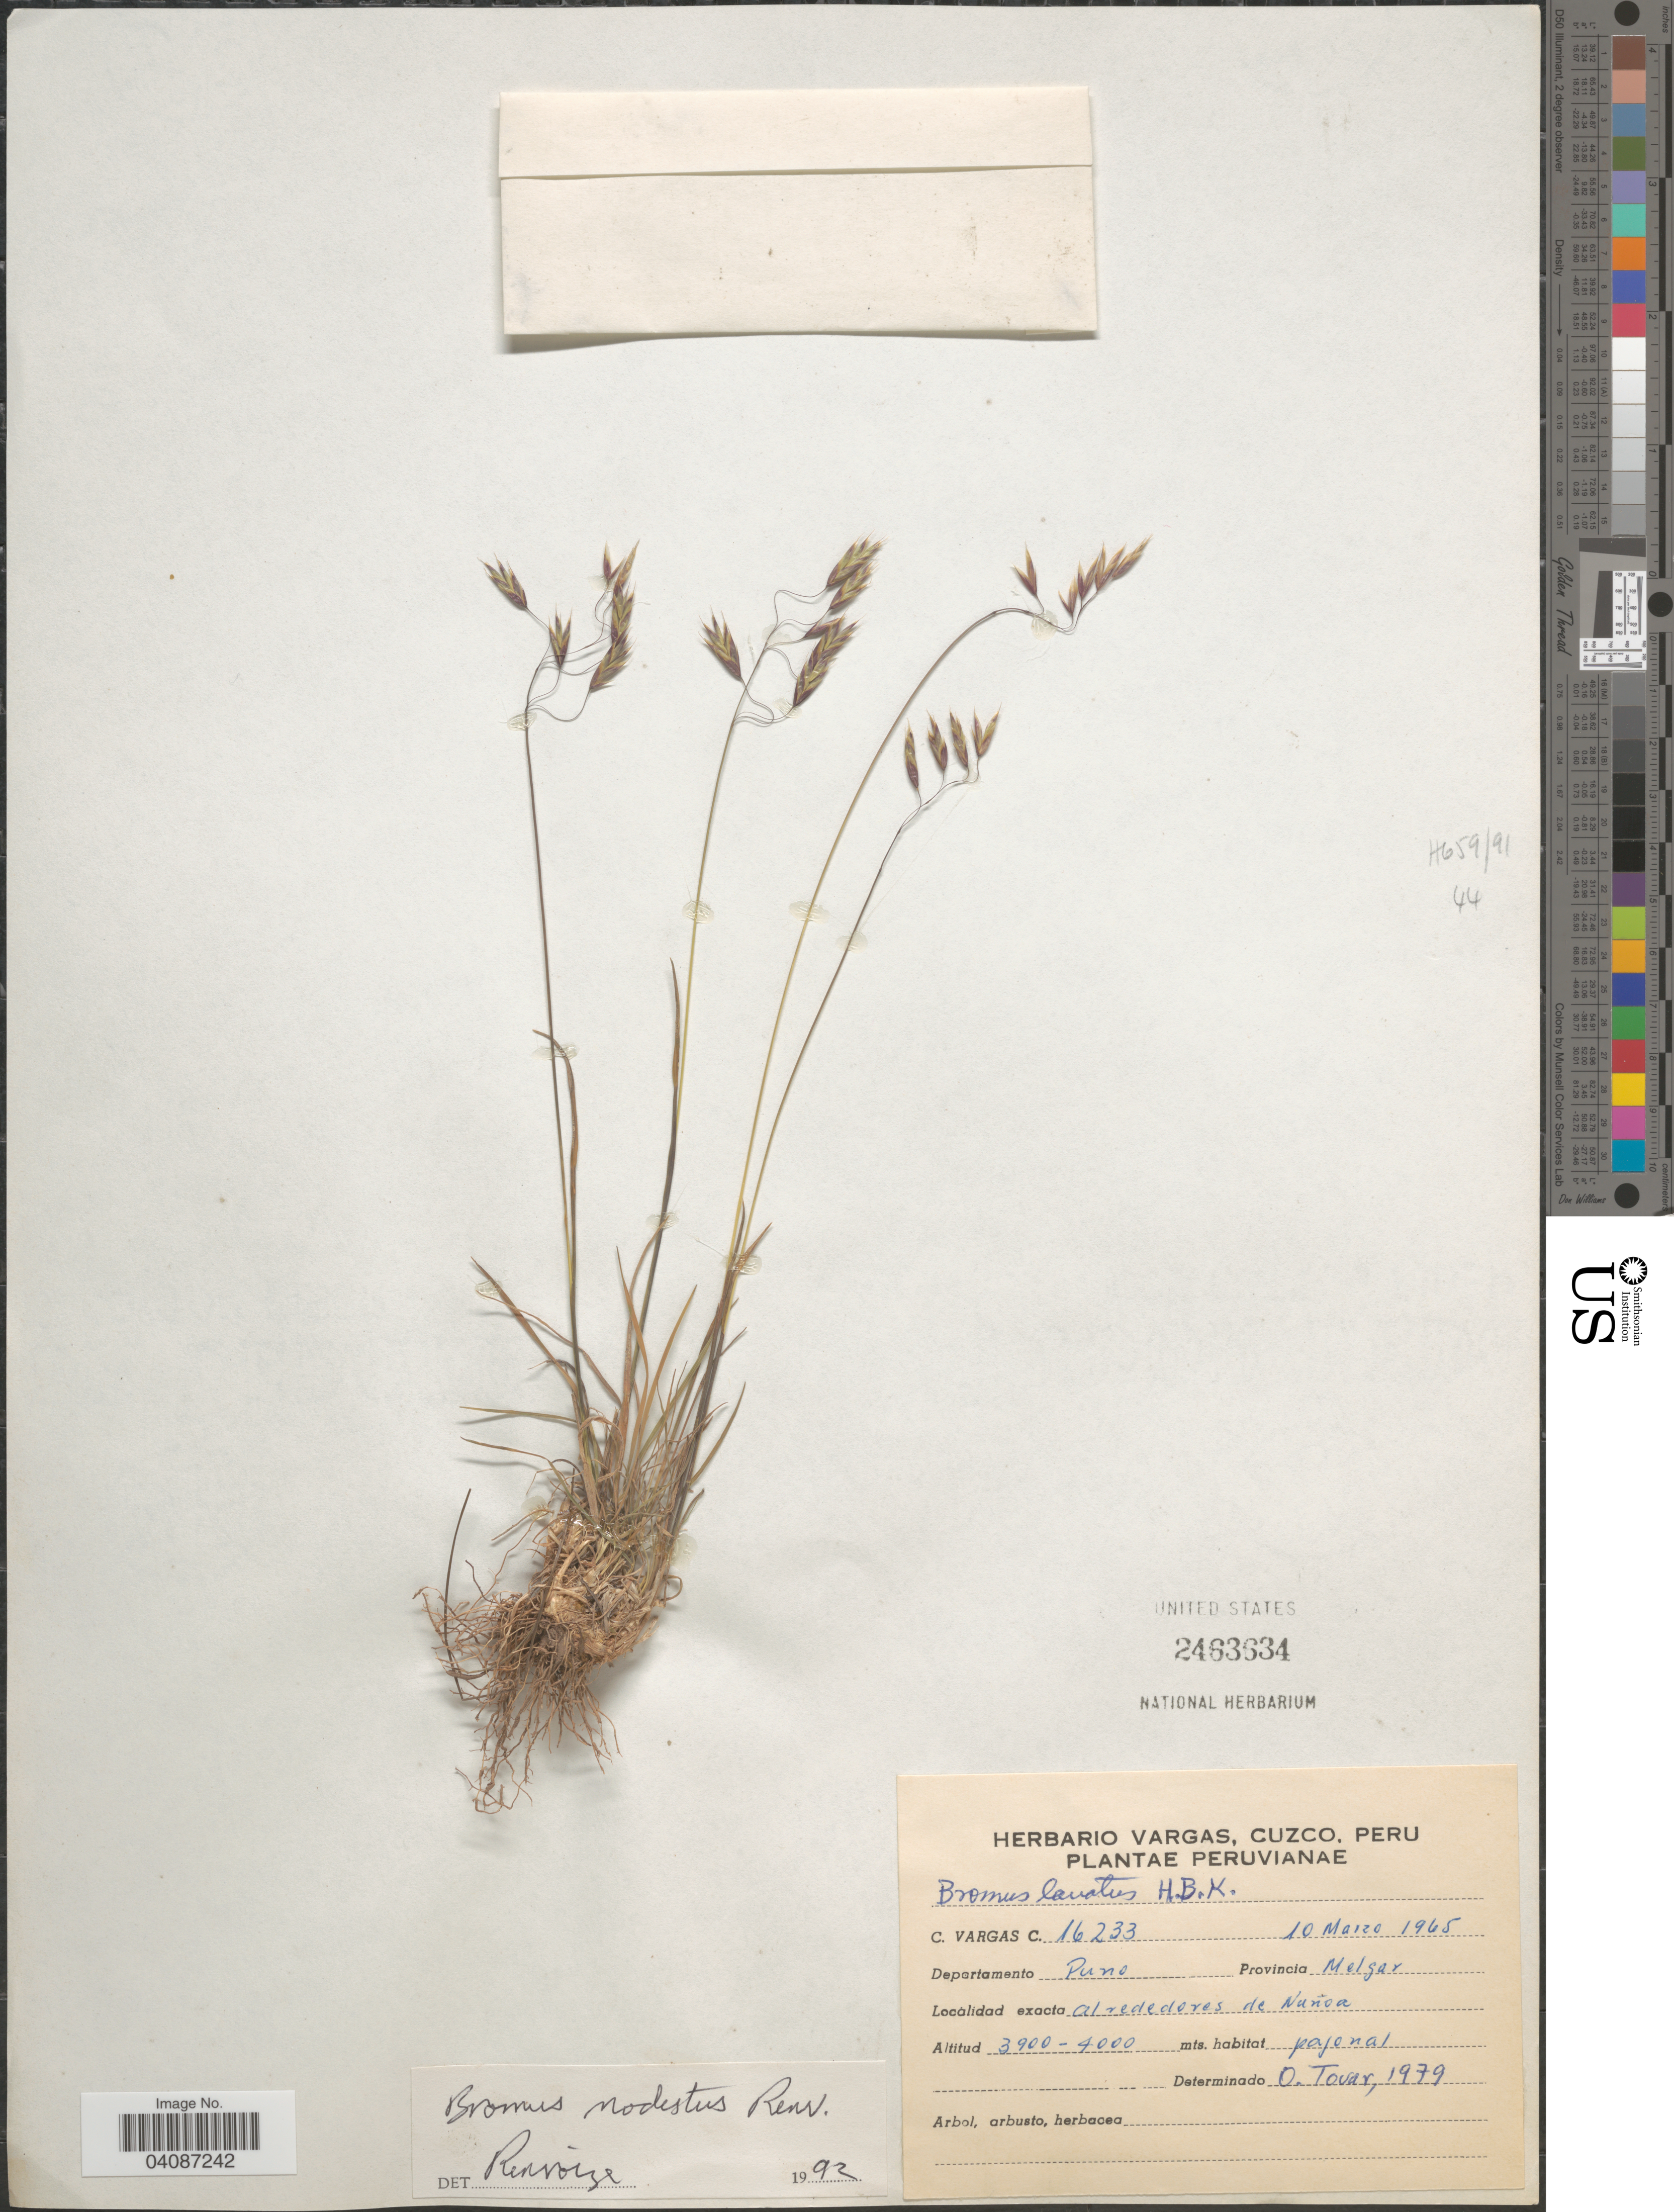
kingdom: Plantae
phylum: Tracheophyta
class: Liliopsida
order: Poales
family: Poaceae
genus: Bromus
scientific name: Bromus modestus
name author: Renvoize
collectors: C. Vargas Calderón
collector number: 16233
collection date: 1965-03-10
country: Peru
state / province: Puno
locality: Departamento Puno. Provincia Melgar. Alrededores de Nuñoa.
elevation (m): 3900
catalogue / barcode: US 2463634